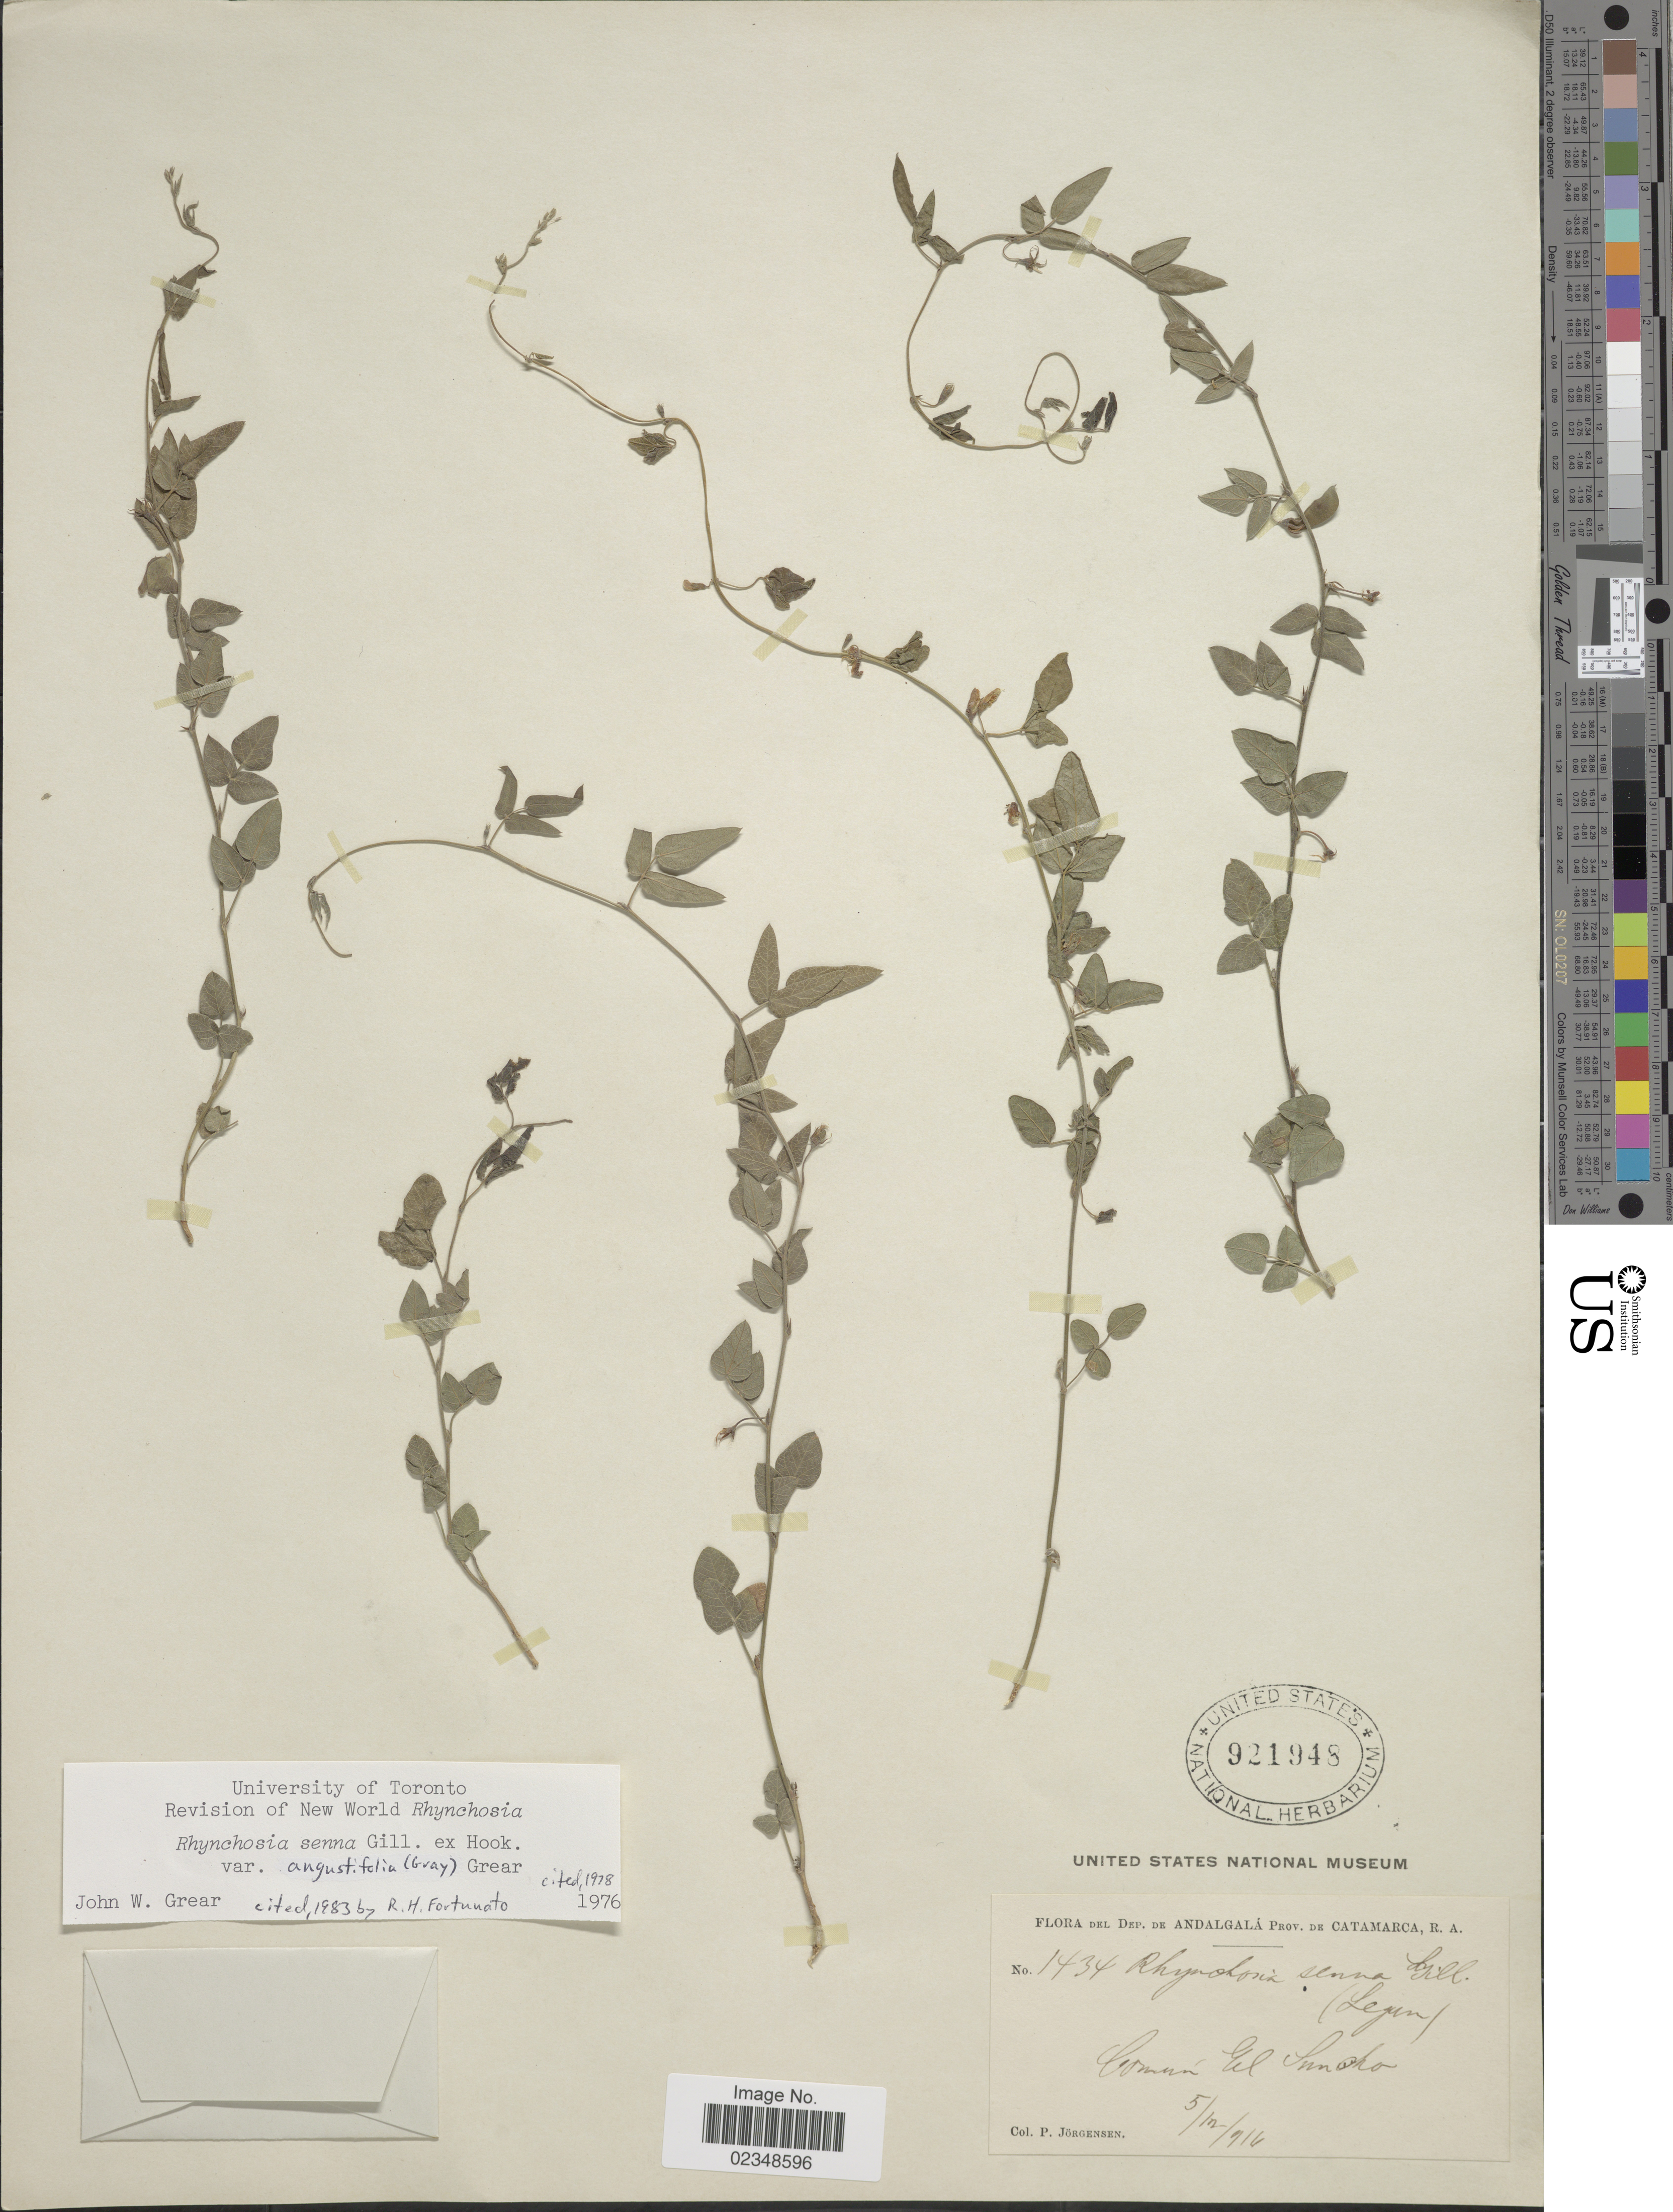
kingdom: Plantae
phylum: Tracheophyta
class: Magnoliopsida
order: Fabales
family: Fabaceae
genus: Rhynchosia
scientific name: Rhynchosia senna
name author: Gillies ex Hook.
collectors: P. Jörgensen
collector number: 1434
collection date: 1916-05-12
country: Argentina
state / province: Catamarca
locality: Dep. Andalgala, Comun. del Suncho.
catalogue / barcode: US 921948